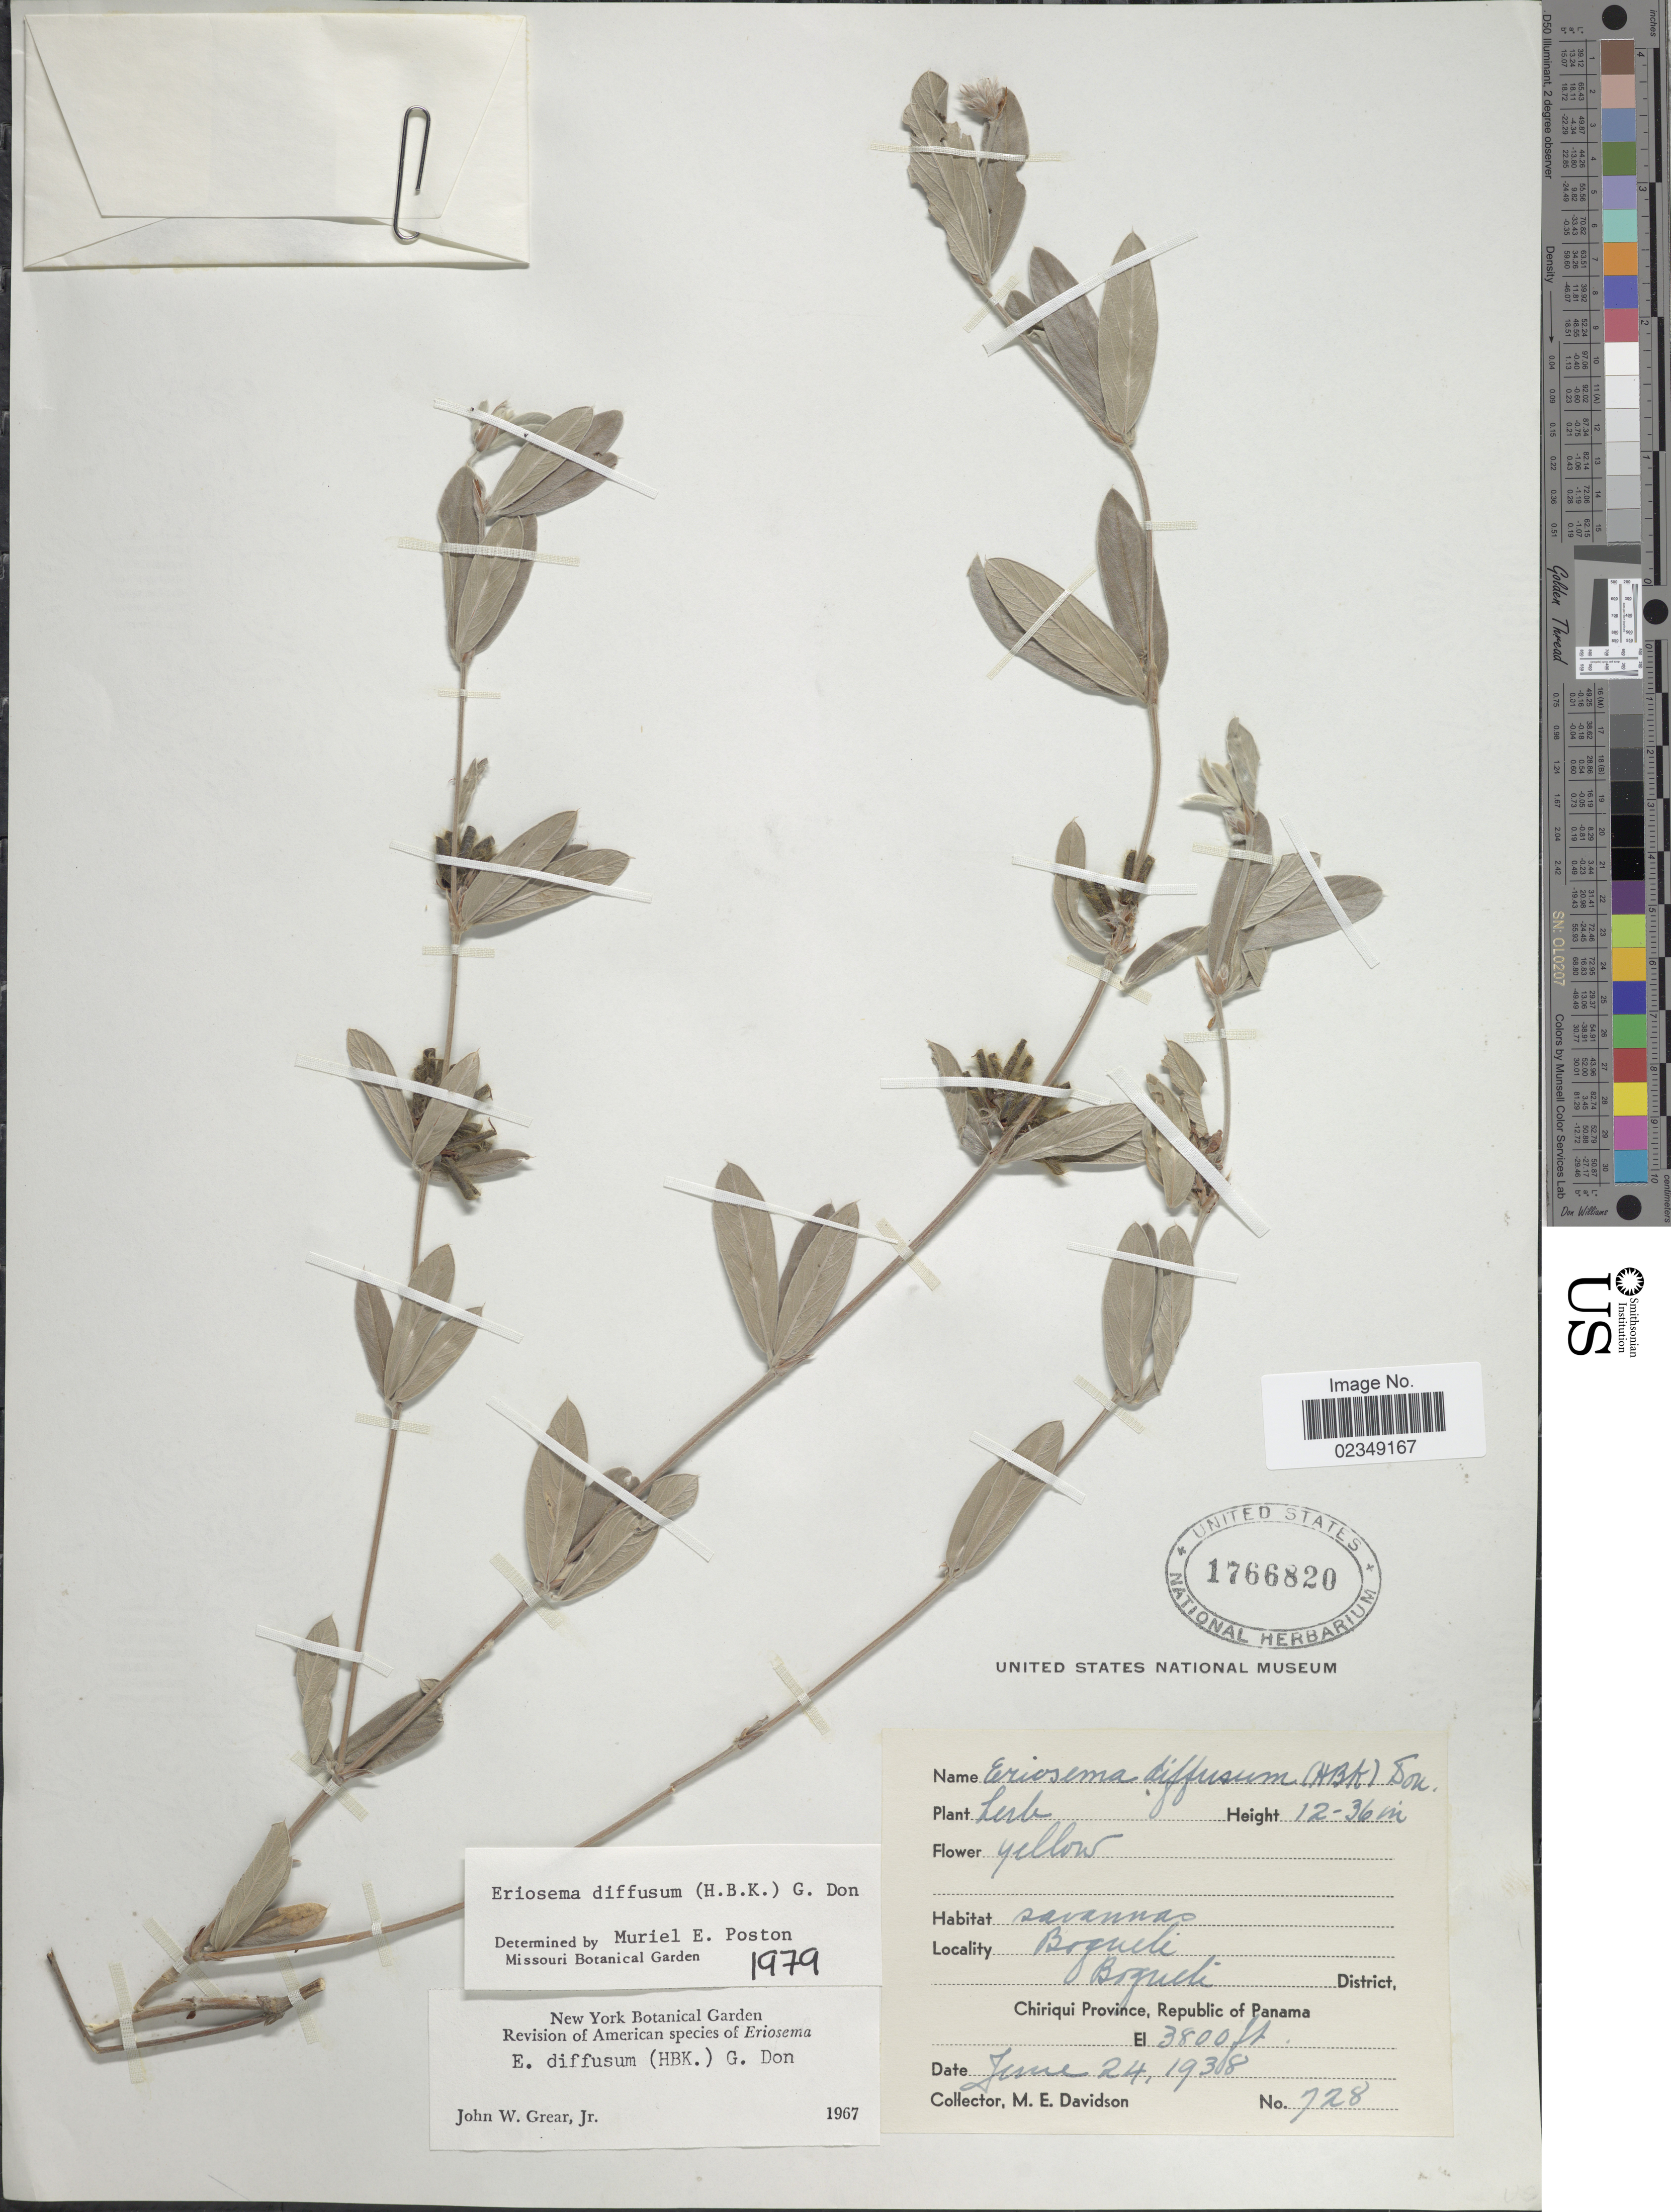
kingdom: Plantae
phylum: Tracheophyta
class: Magnoliopsida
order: Fabales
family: Fabaceae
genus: Eriosema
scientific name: Eriosema diffusum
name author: (Kunth) G. Don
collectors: M. E. Davidson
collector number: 728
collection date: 1938-06-24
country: Panama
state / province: Chiriqui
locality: Bogueli, Bogueli District, Chiriqui Province, Republic of Panama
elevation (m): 1158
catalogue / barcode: US 1766820